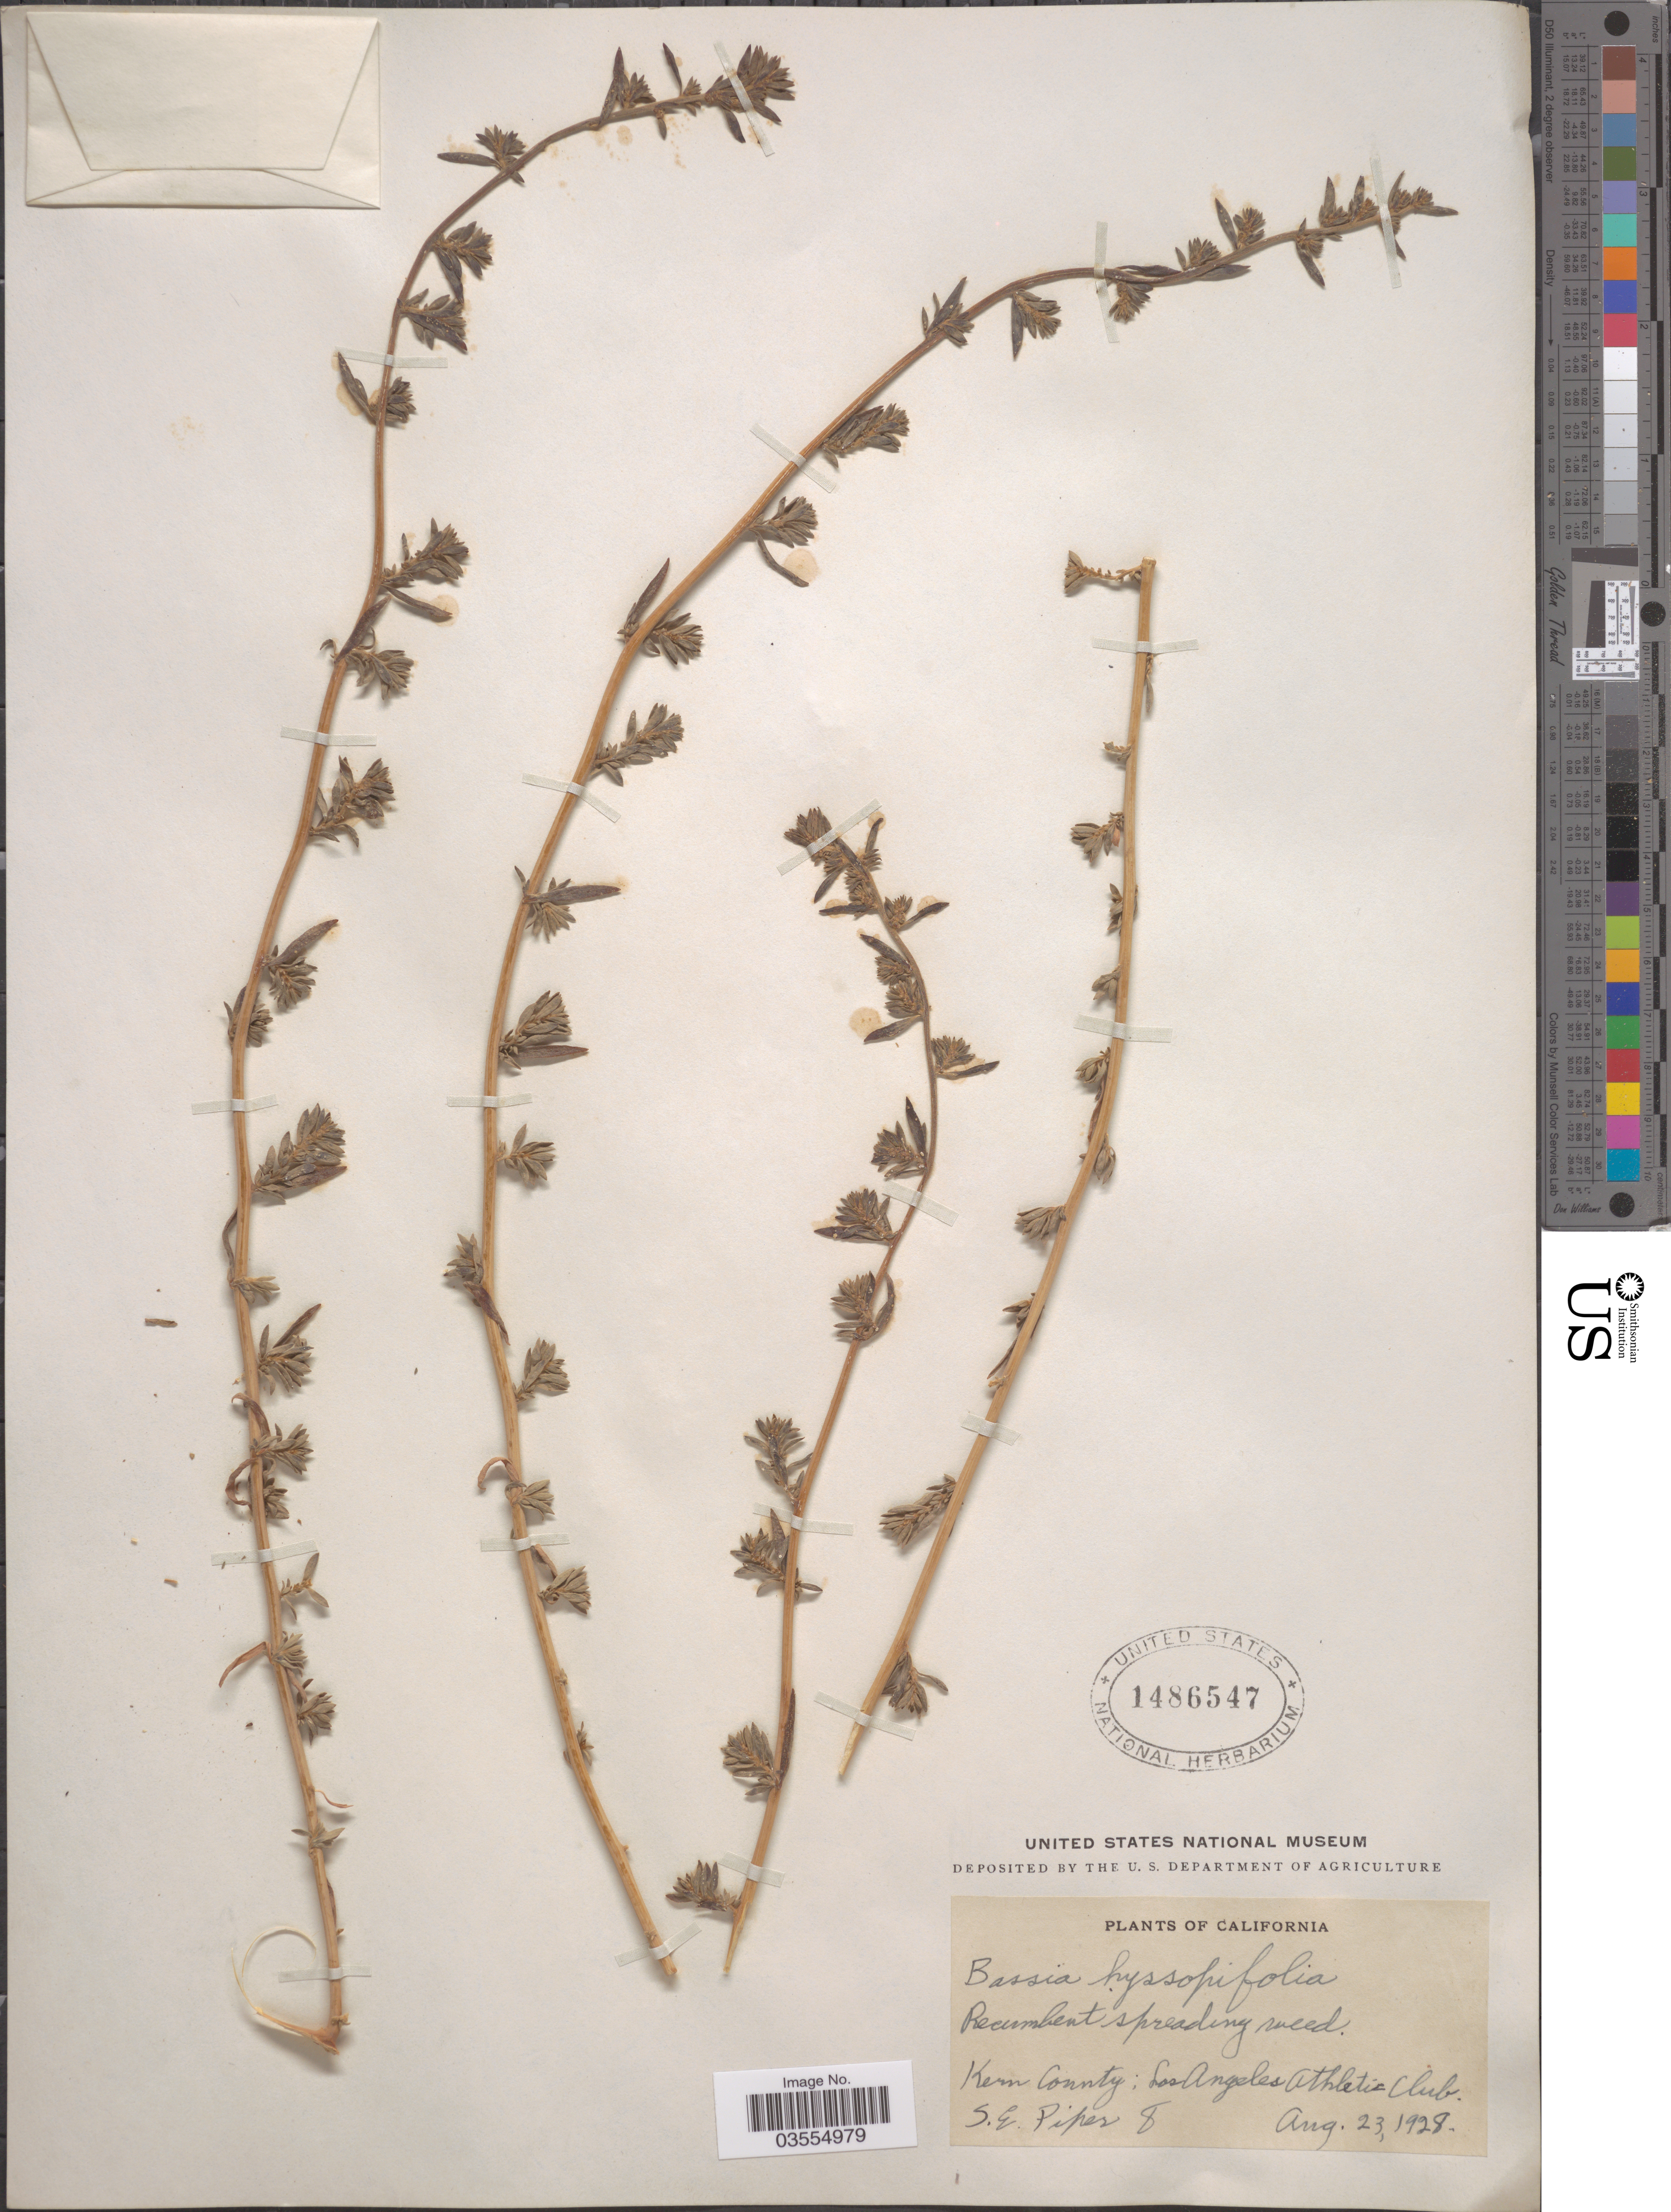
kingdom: Plantae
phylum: Tracheophyta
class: Magnoliopsida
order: Caryophyllales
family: Amaranthaceae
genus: Bassia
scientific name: Bassia hyssopifolia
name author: (Pall.) Kuntze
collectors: S. Piper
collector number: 8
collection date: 1928-08-23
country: United States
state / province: California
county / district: Kern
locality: Kern County; Los Angeles Athletic Club.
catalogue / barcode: US 1486547